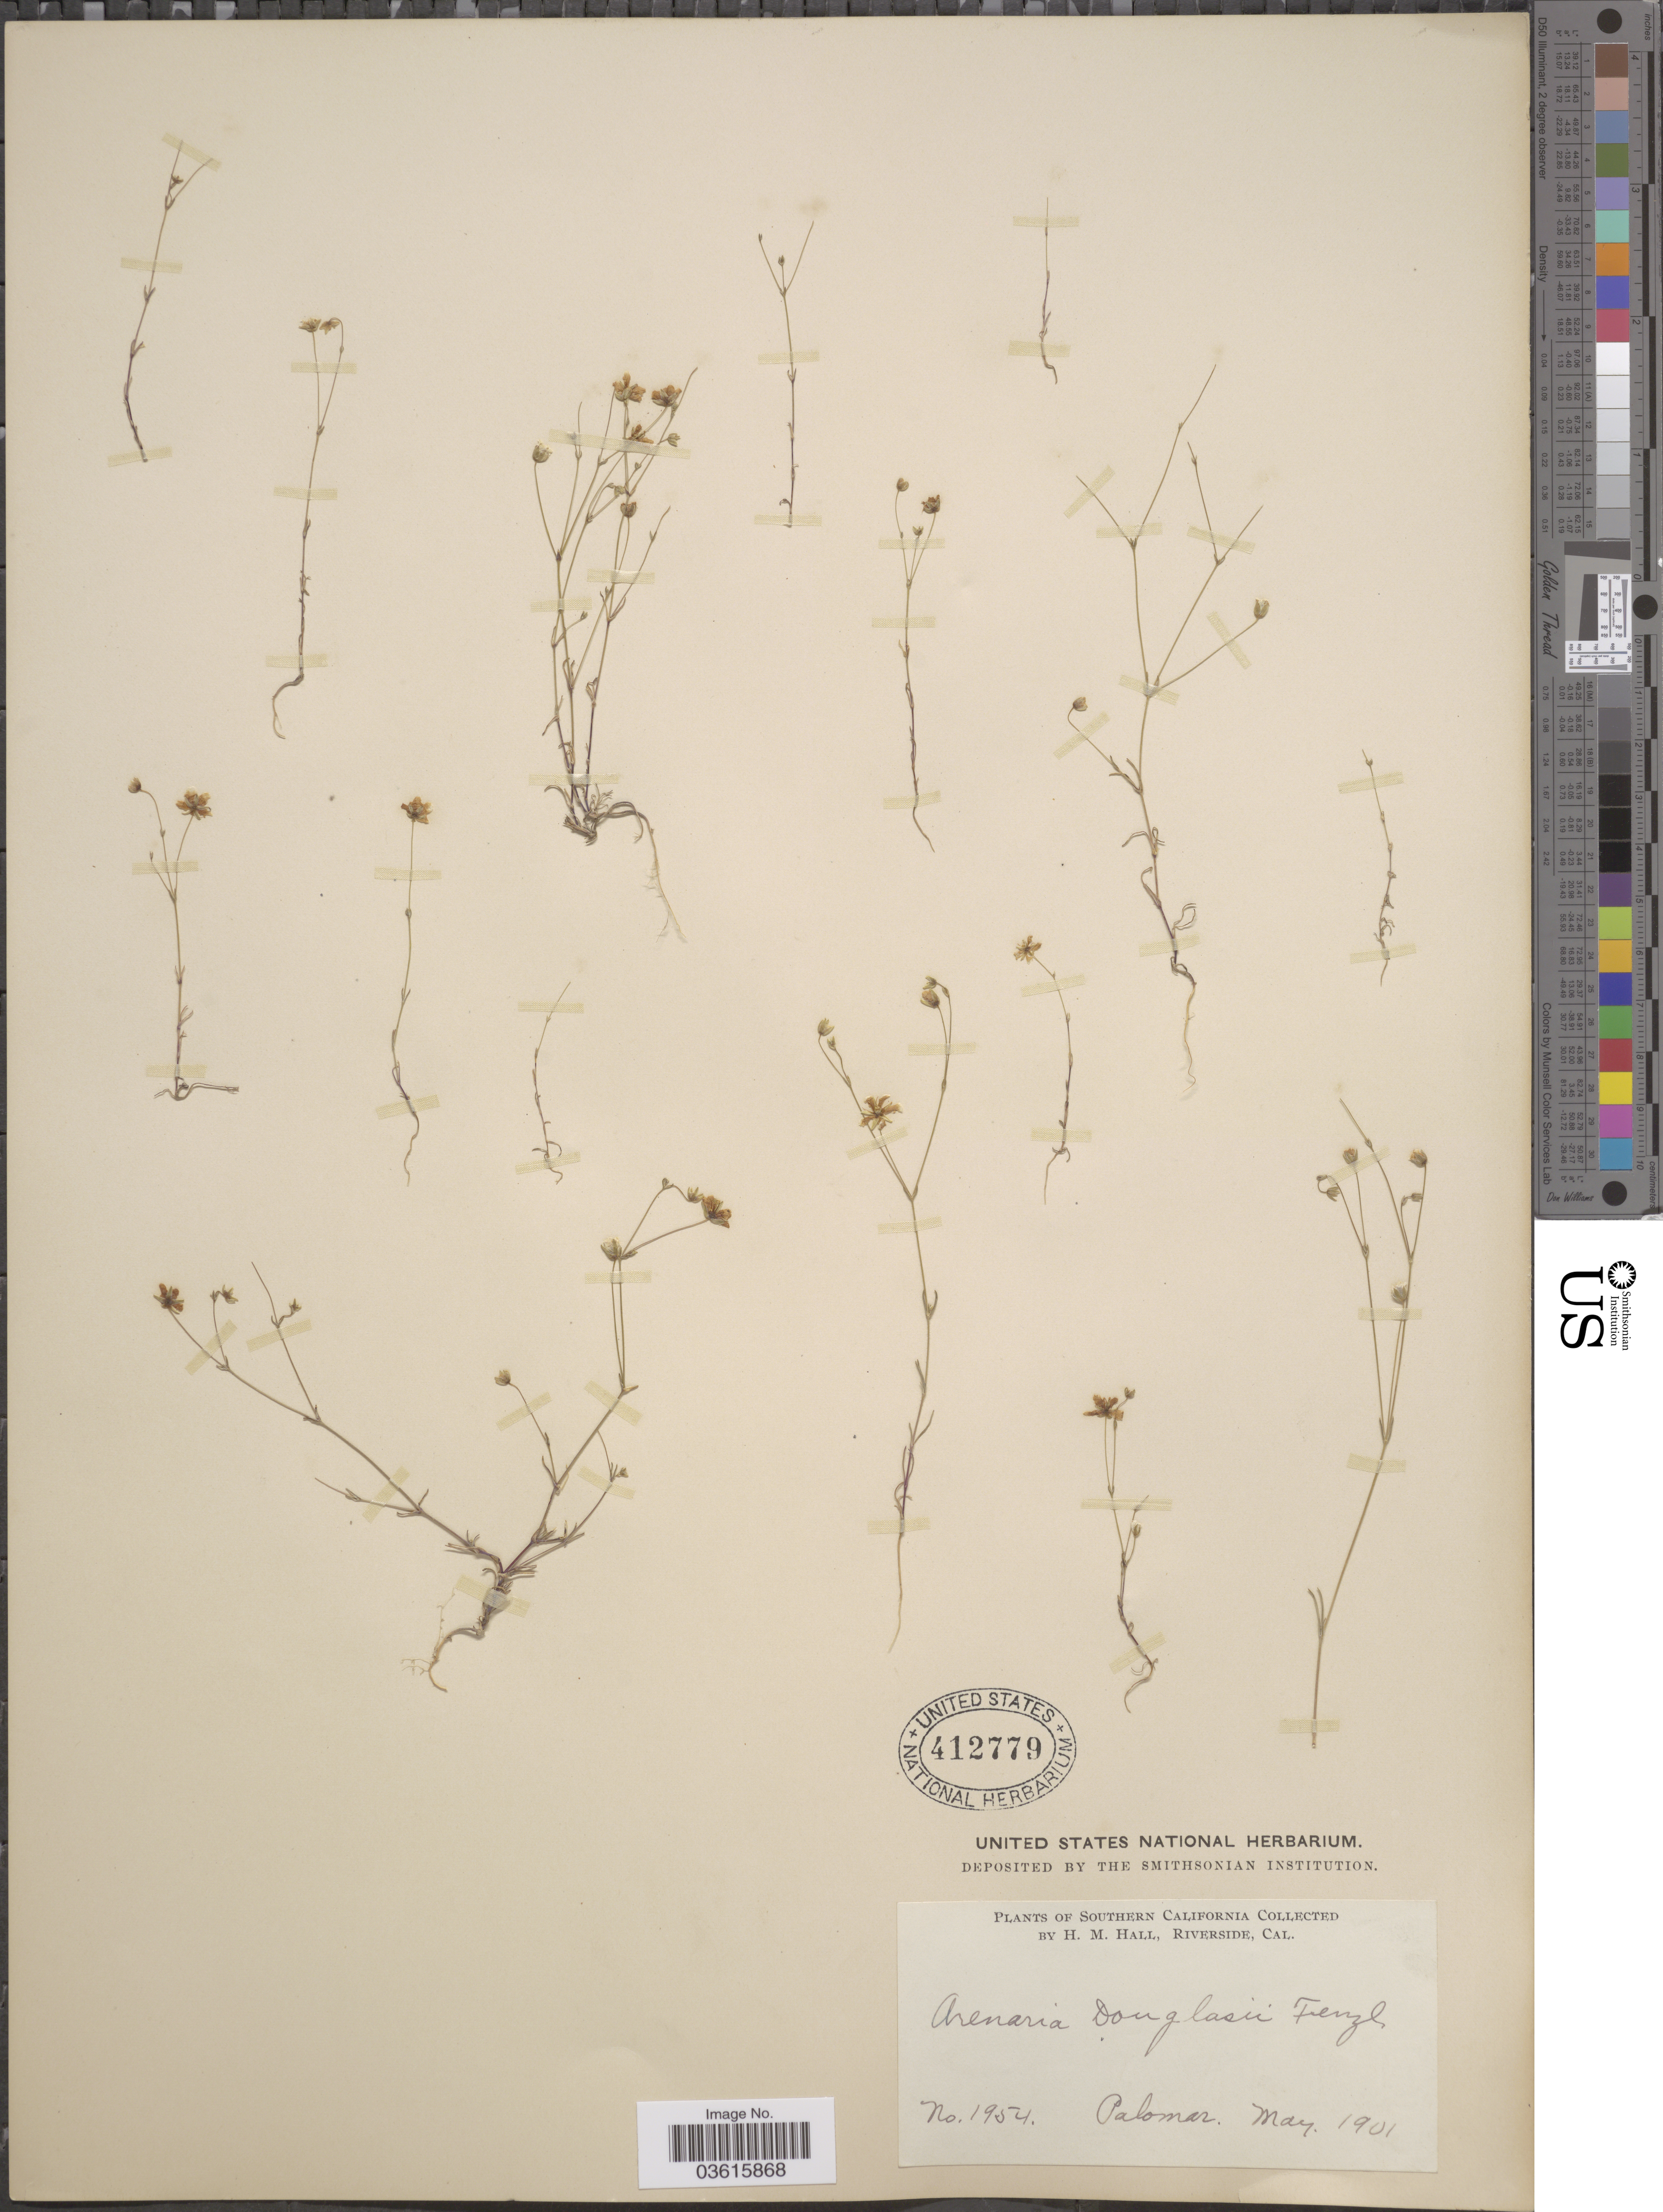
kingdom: Plantae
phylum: Tracheophyta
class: Magnoliopsida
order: Caryophyllales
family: Caryophyllaceae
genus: Minuartia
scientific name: Minuartia douglasii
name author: Mattf.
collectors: H. M. Hall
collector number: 1954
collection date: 1901-05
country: United States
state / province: California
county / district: San Diego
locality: Southern California. Palomar.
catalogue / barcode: US 412779